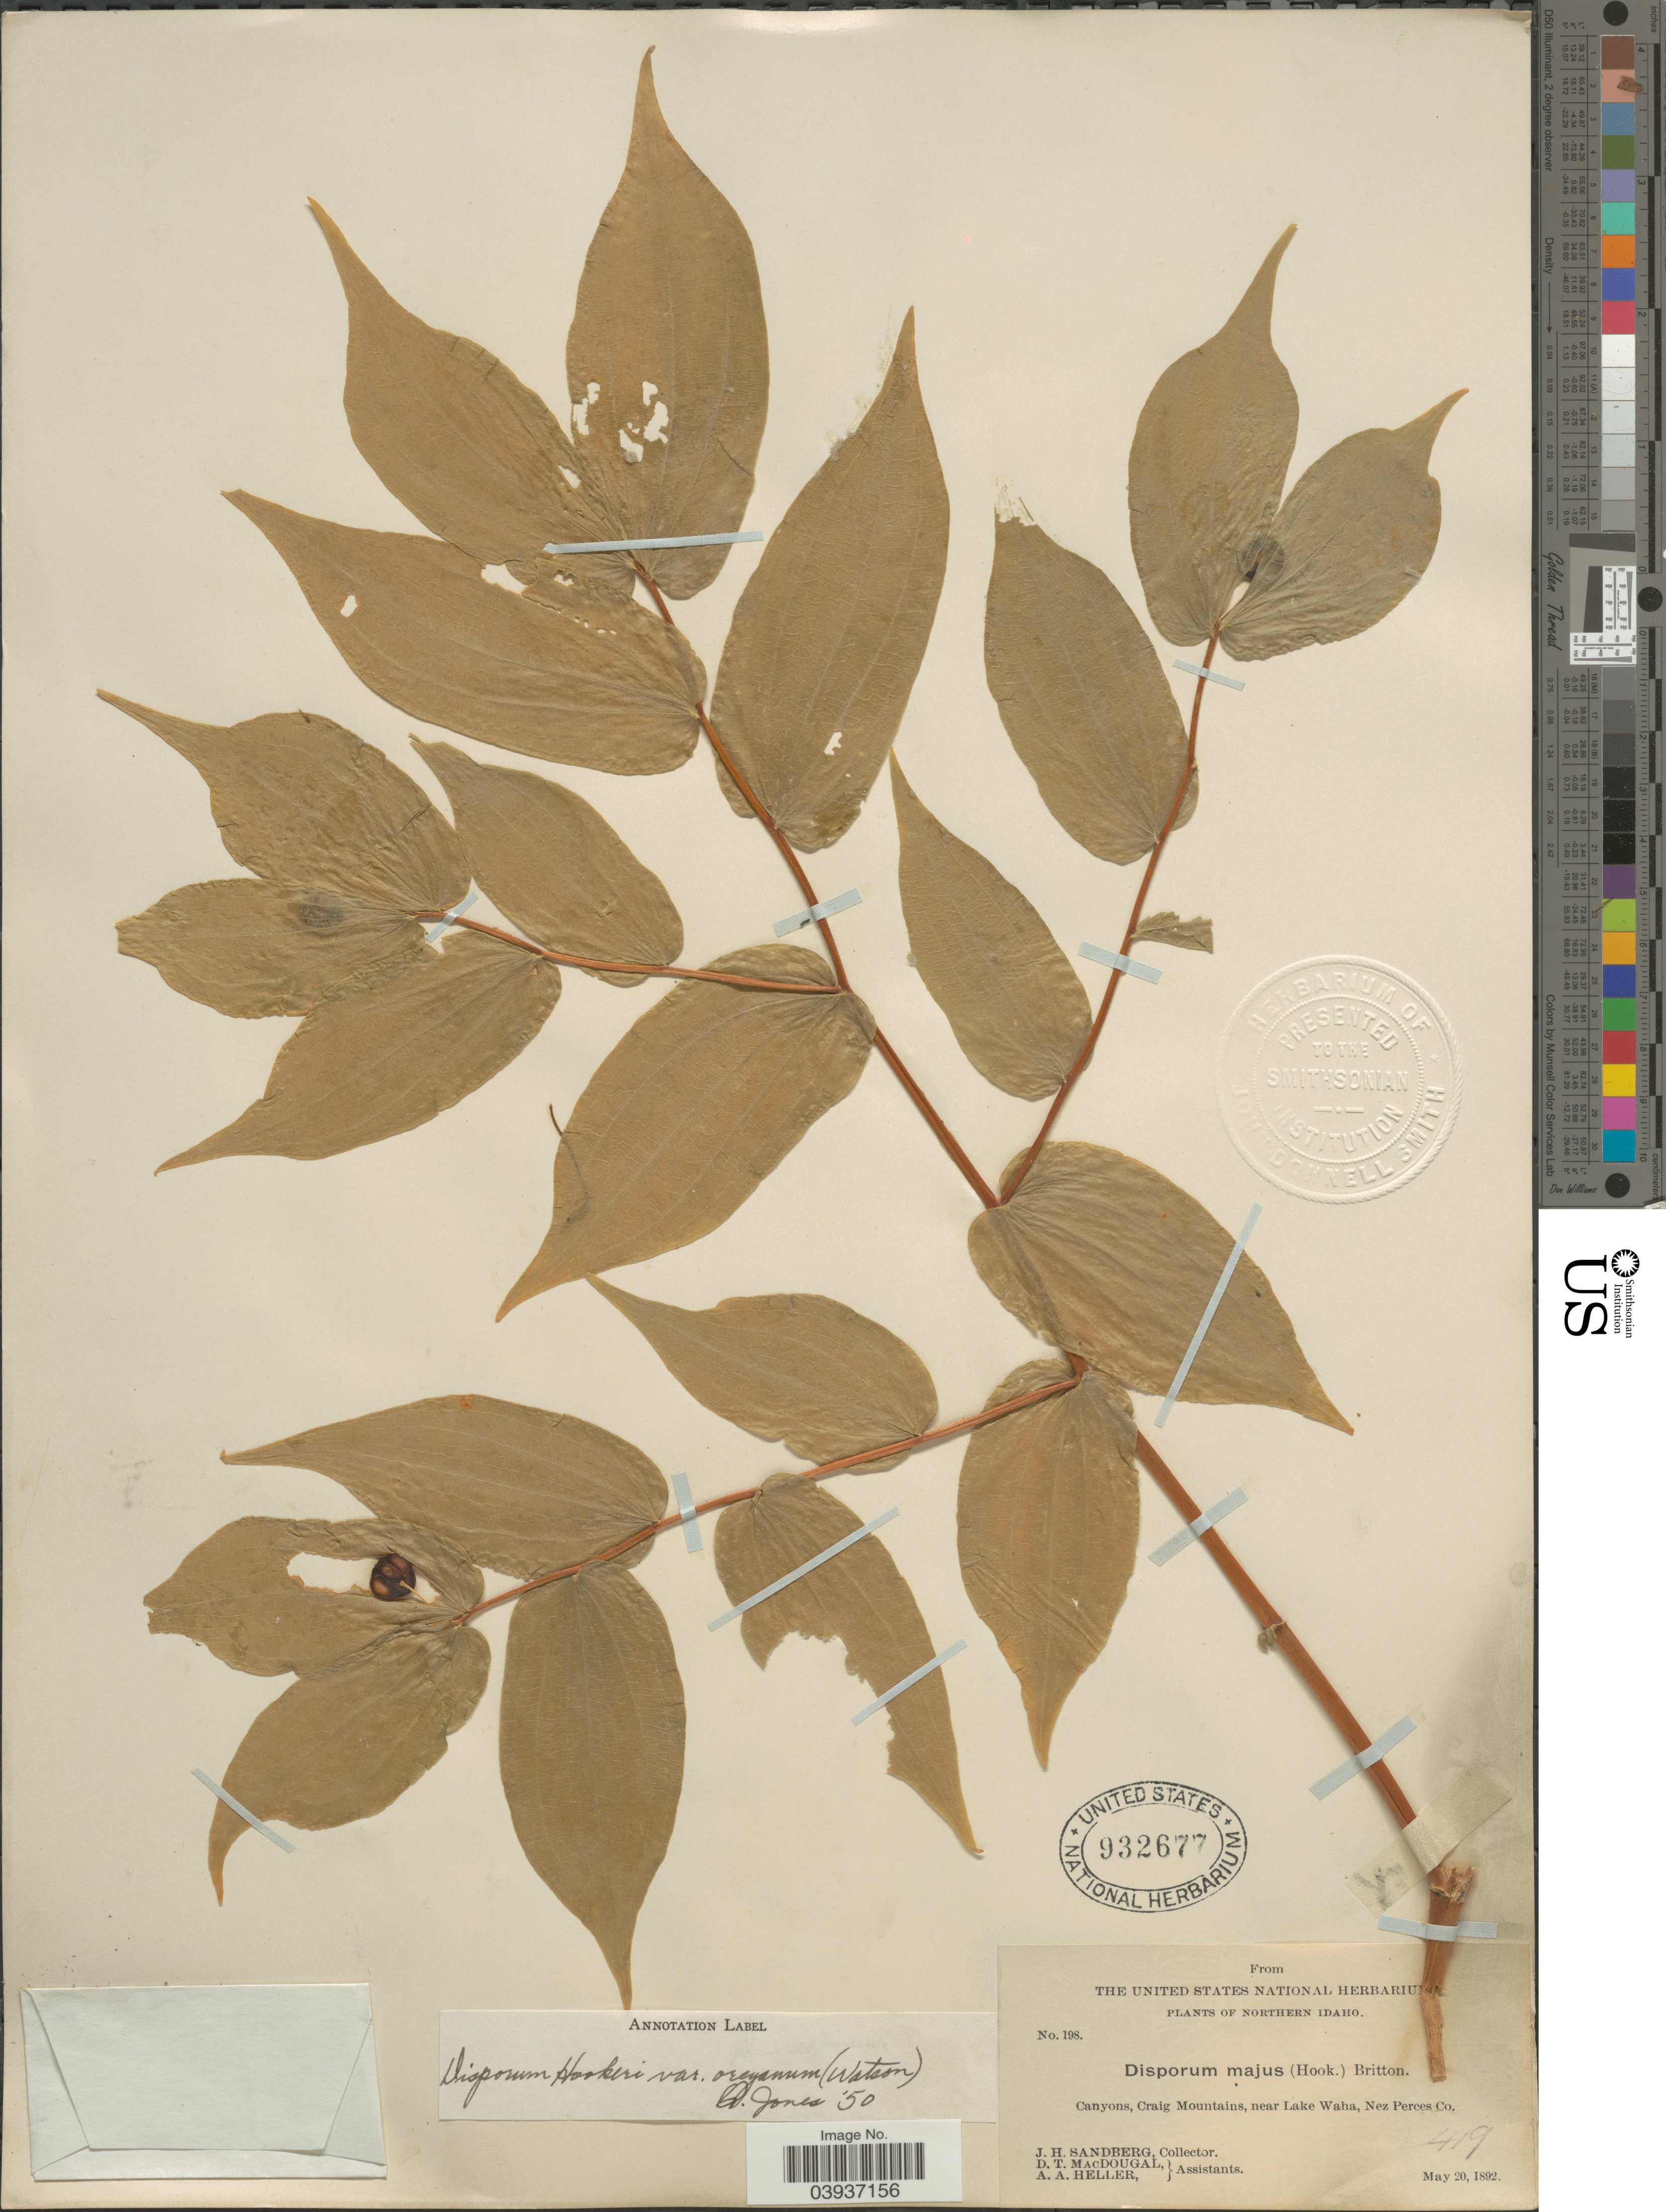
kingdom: Plantae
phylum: Tracheophyta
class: Liliopsida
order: Liliales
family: Colchicaceae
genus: Disporum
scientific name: Disporum hookeri var. oreganum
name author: (S. Watson) Q. Jones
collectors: J. H. Sandberg, D. T. MacDougal & A. A. Heller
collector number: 198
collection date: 1892-05-20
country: United States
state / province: Idaho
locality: Northern Idaho. Canyons, Craig Mountains, near Lakes Waha, Nez Perces Co.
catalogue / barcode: US 932677